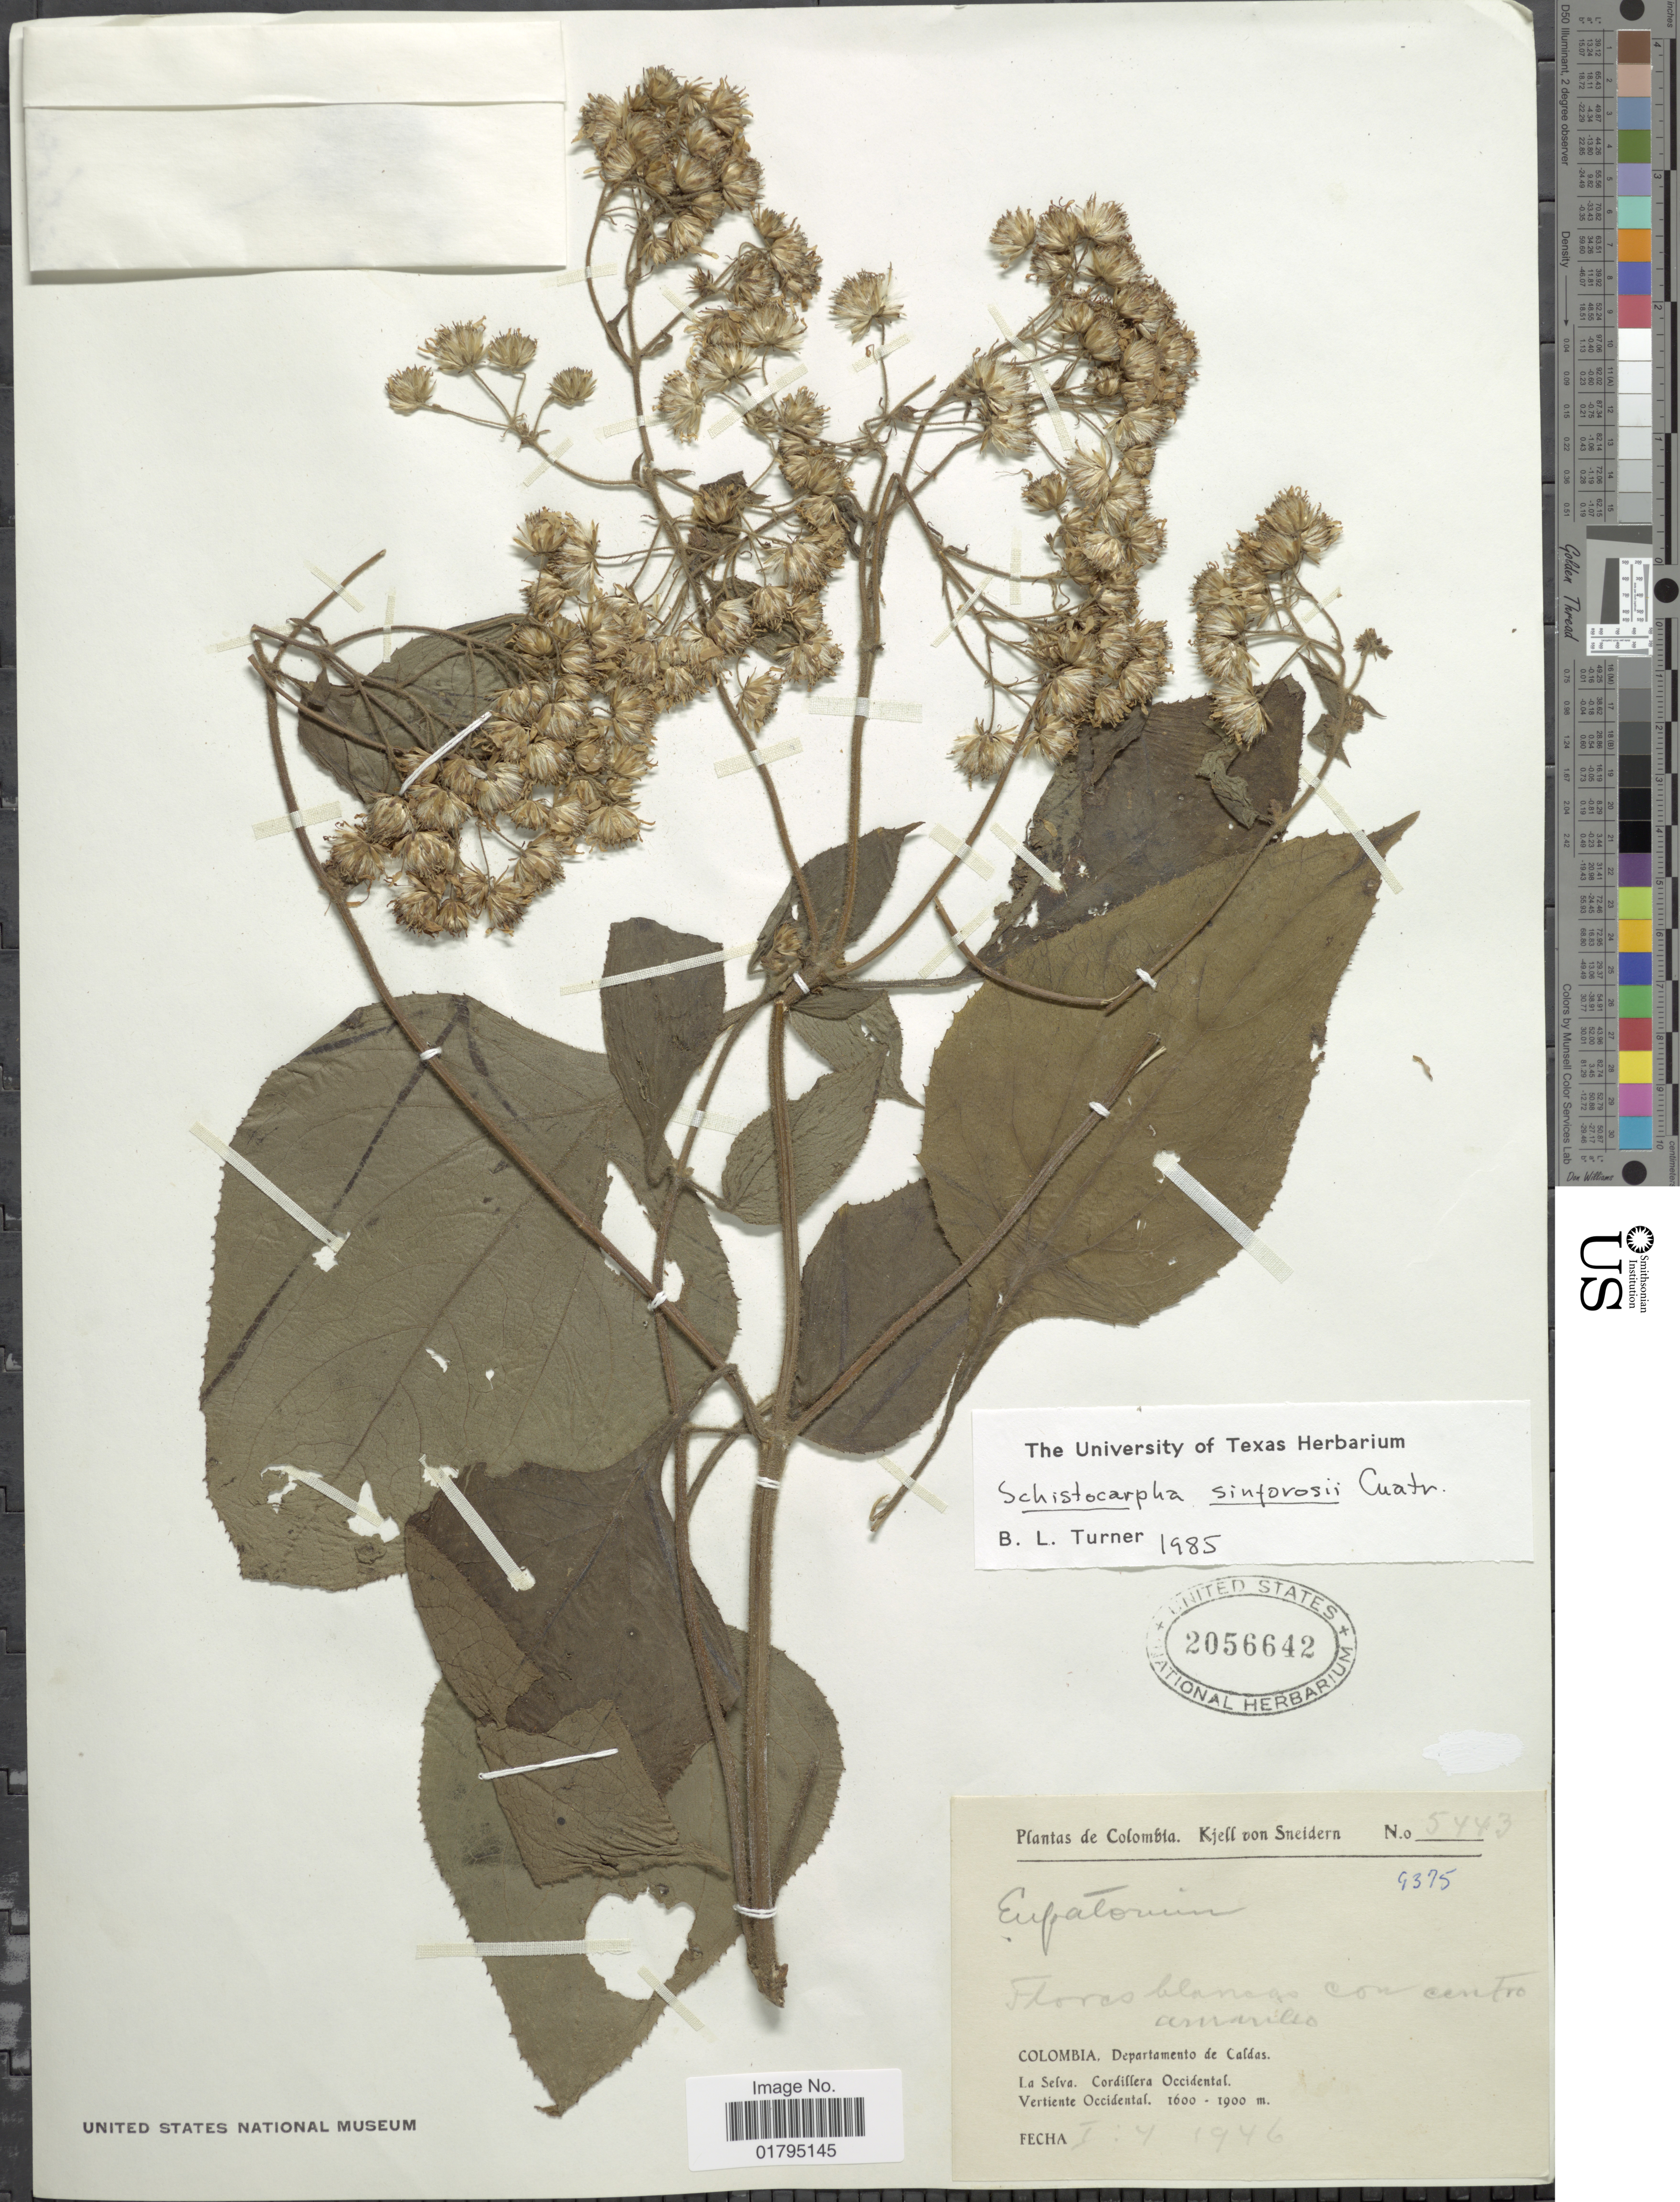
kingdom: Plantae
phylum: Tracheophyta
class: Magnoliopsida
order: Asterales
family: Asteraceae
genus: Schistocarpha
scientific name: Schistocarpha sinforosii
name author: Cuatrec.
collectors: K. von Sneidern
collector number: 5443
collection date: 1946-01-04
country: Colombia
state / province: Caldas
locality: Colombia. Departmento de Caldas. La Selva. Cordillera Occidental.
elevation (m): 1600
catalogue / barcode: US 2056642